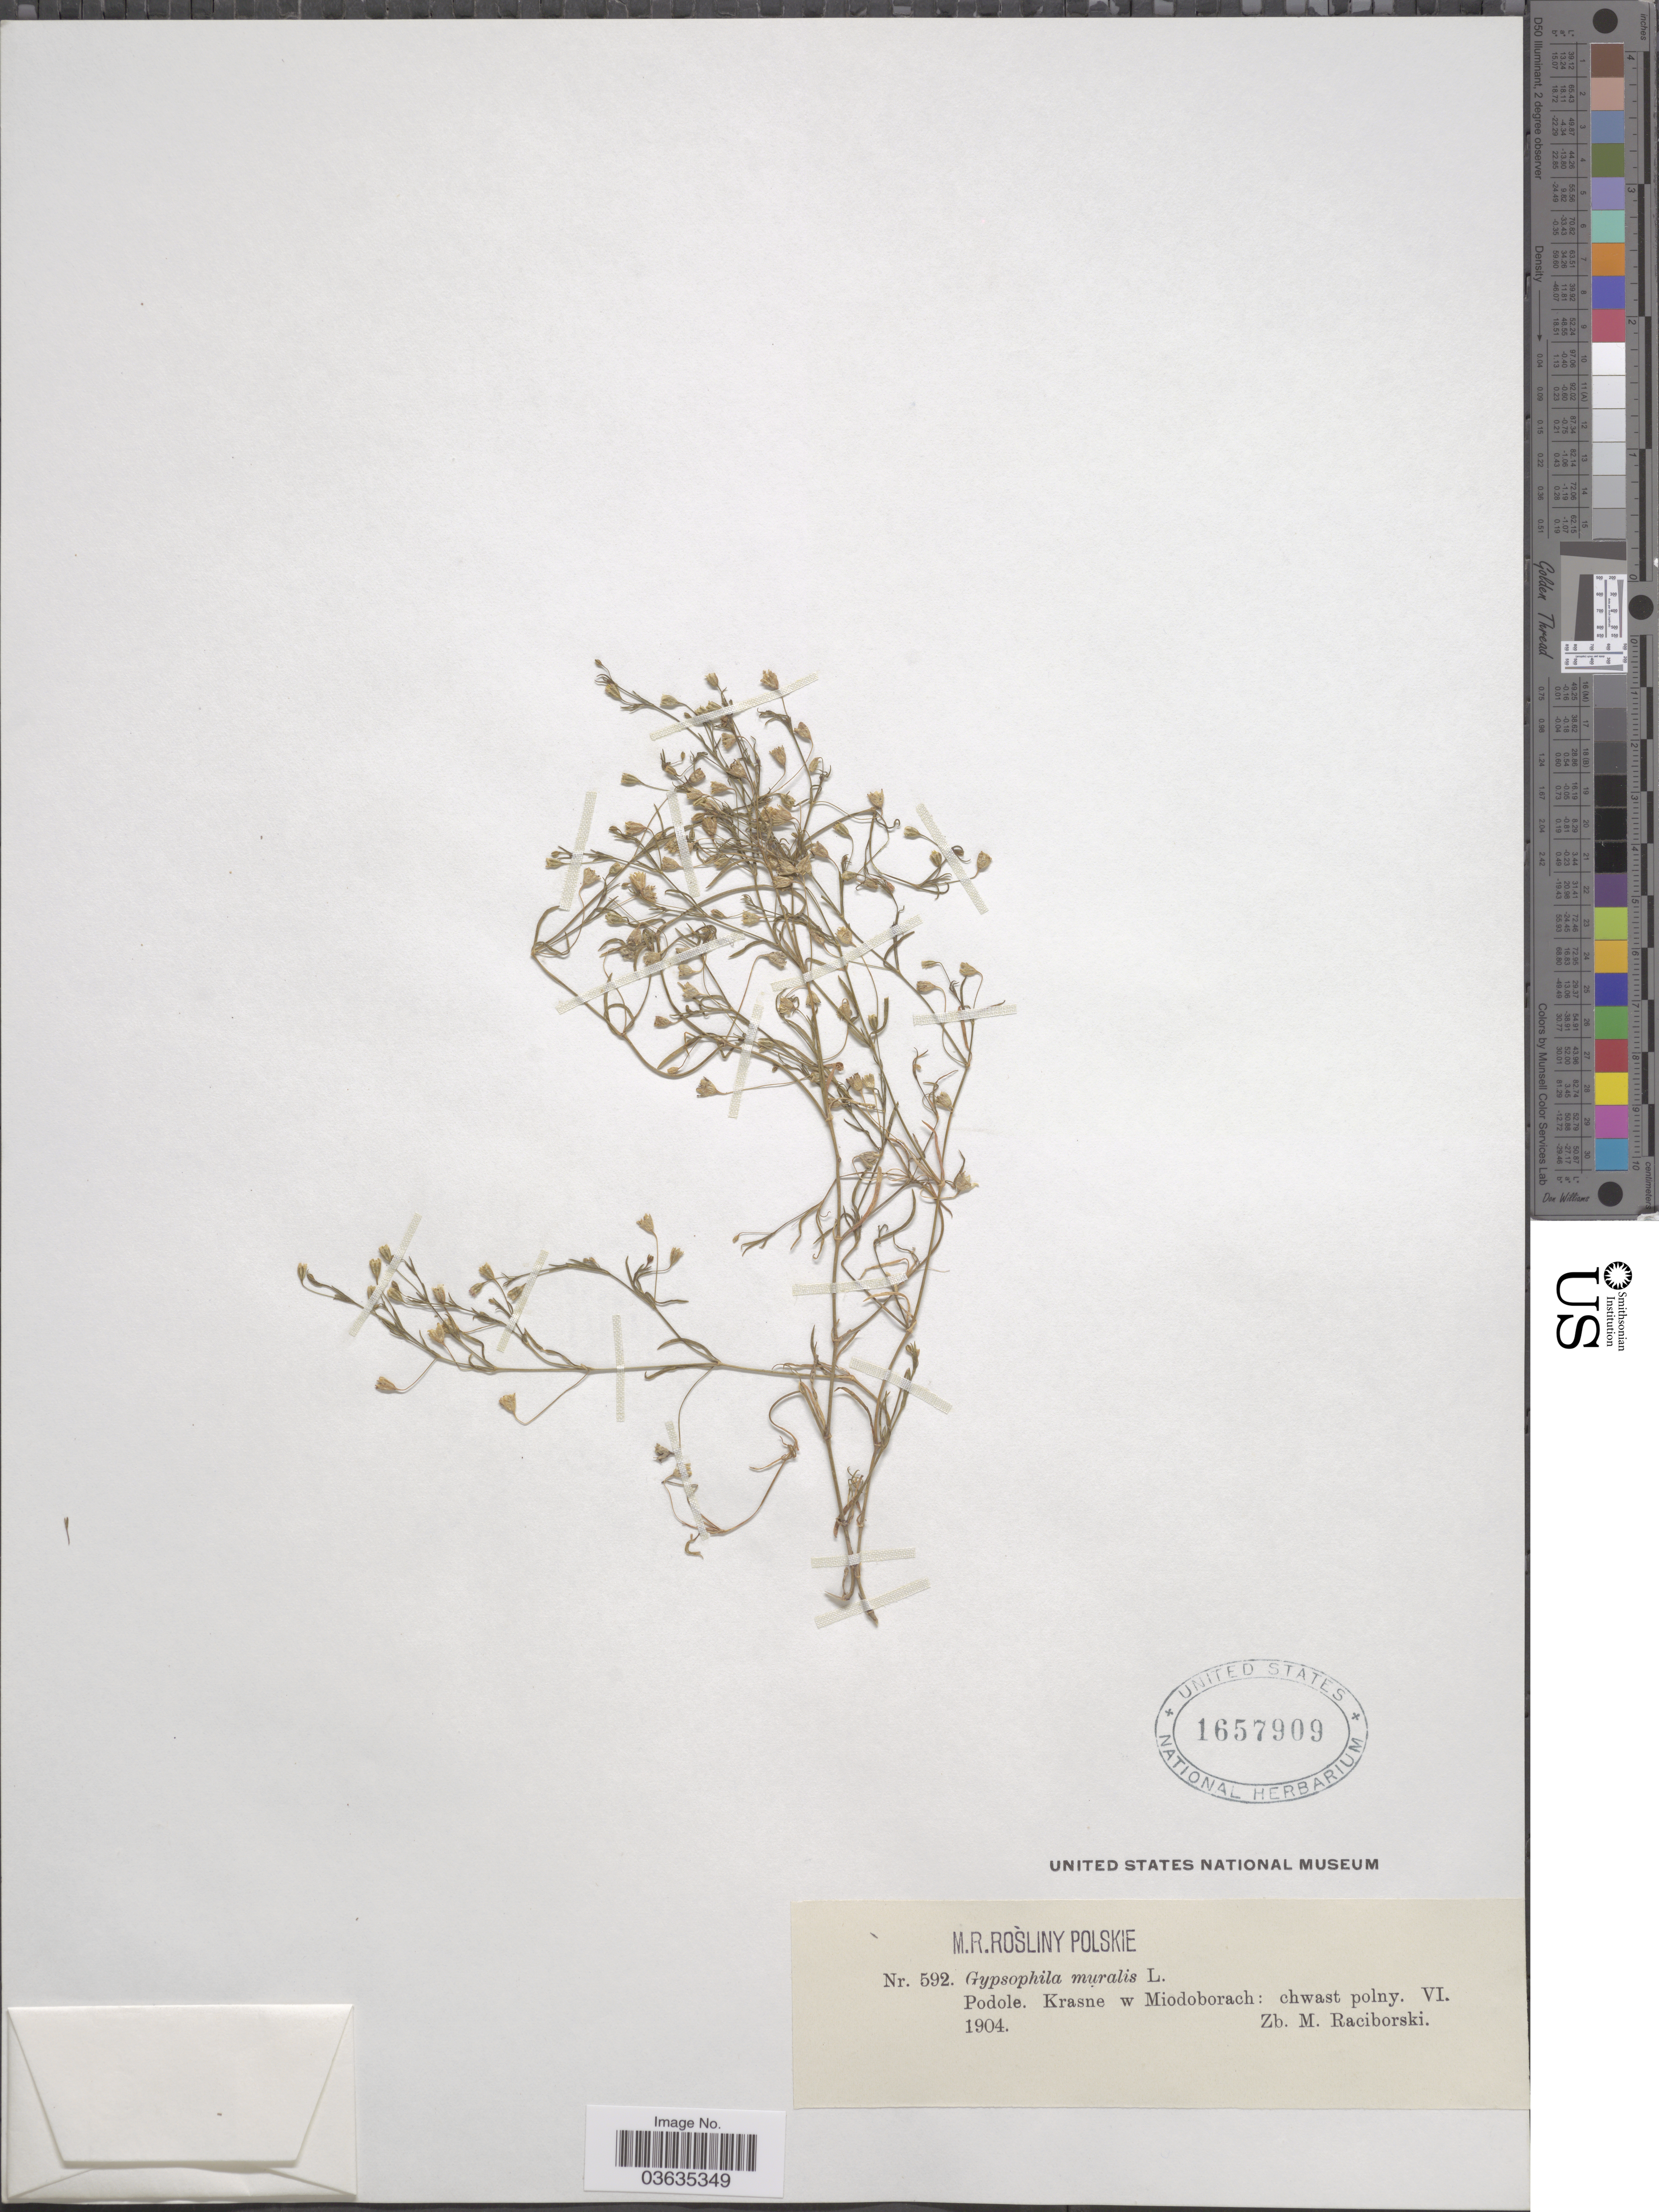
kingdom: Plantae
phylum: Tracheophyta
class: Magnoliopsida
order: Caryophyllales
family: Caryophyllaceae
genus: Psammophiliella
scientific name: Psammophiliella muralis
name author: (L.) Ikonn.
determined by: U.S. National Herbarium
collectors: Z. Raciborski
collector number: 592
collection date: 1904-06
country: Ukraine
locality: Podole. Krasne w Miodoborach: chwast polny.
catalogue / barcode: US 1657909